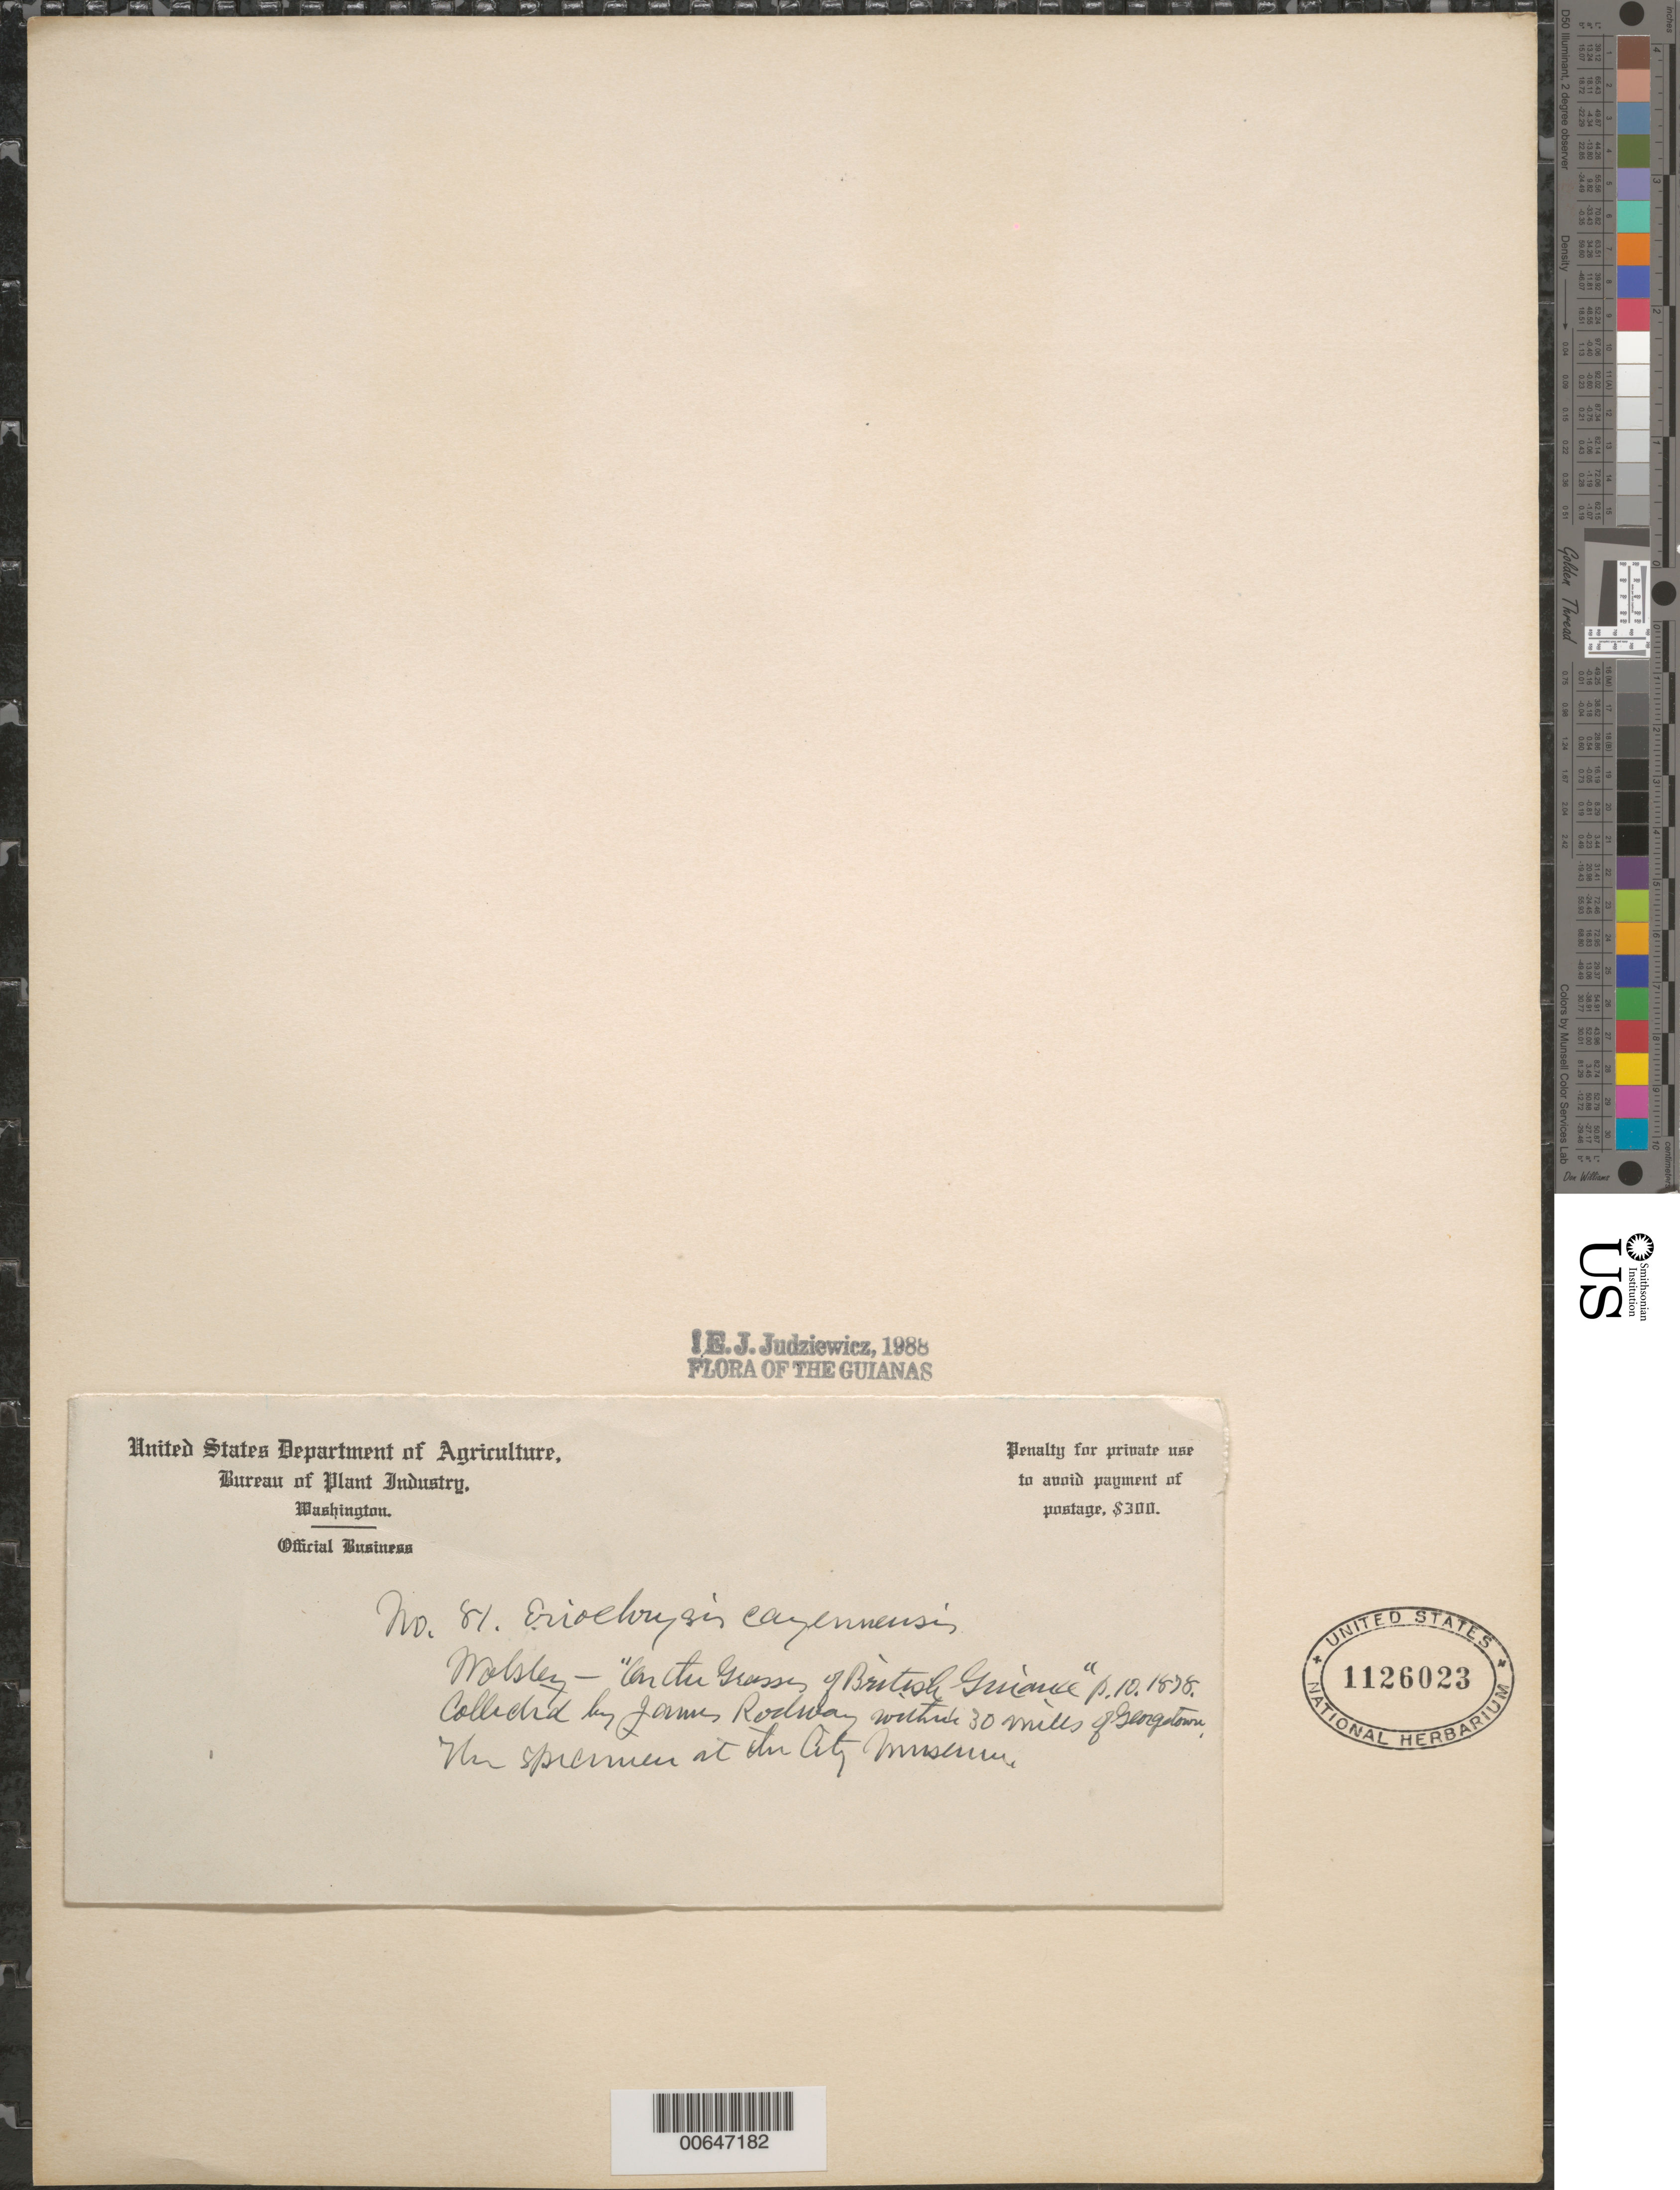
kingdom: Plantae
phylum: Tracheophyta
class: Liliopsida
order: Poales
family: Poaceae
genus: Eriochrysis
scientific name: Eriochrysis cayennensis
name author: P. Beauv.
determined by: Judziewicz, E. J.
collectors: J. Rodway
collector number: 81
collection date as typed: s.d.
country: Guyana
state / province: Demerara-Mahaica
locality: Georgetown, 30 mi. vic.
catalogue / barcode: US 1126023